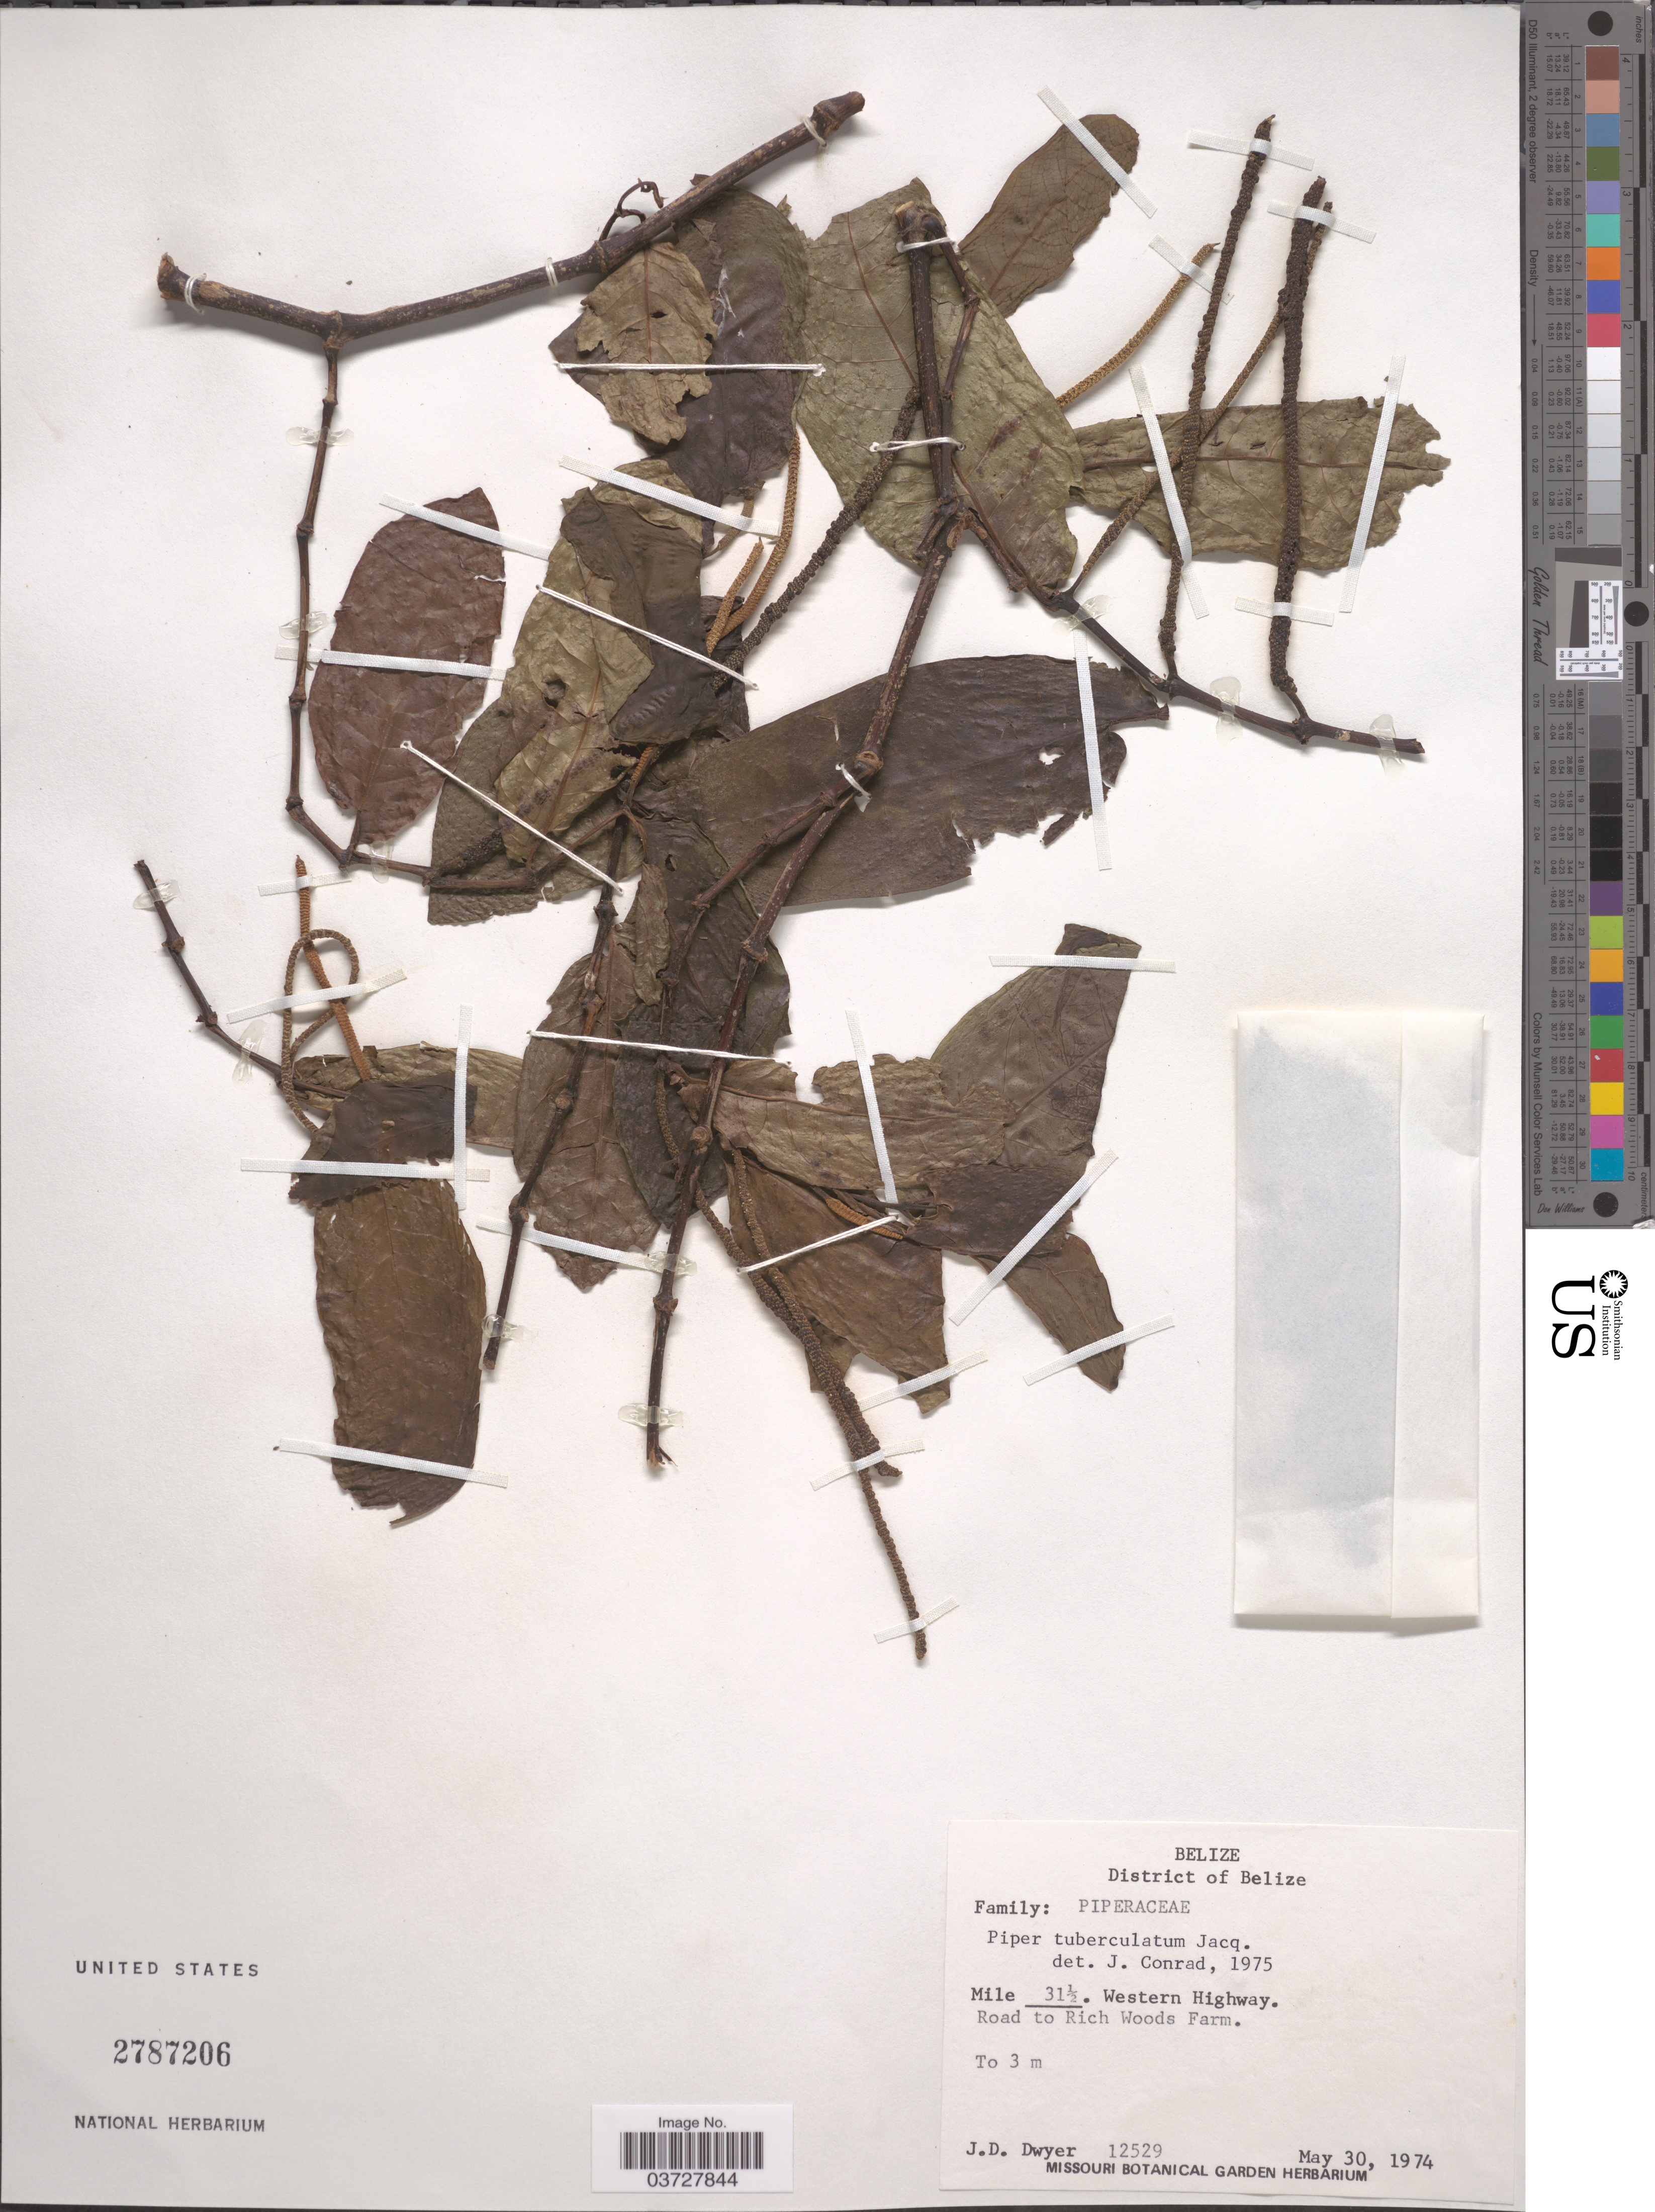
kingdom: Plantae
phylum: Tracheophyta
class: Magnoliopsida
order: Piperales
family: Piperaceae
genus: Piper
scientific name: Piper tuberculatum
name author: Jacq.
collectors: J. D. Dwyer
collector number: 12529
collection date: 1974-05-30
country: Belize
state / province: Belize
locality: District of Belize. Mile 31½. Western Highway. Road toe Rich Woods Farm.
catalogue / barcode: US 2787206